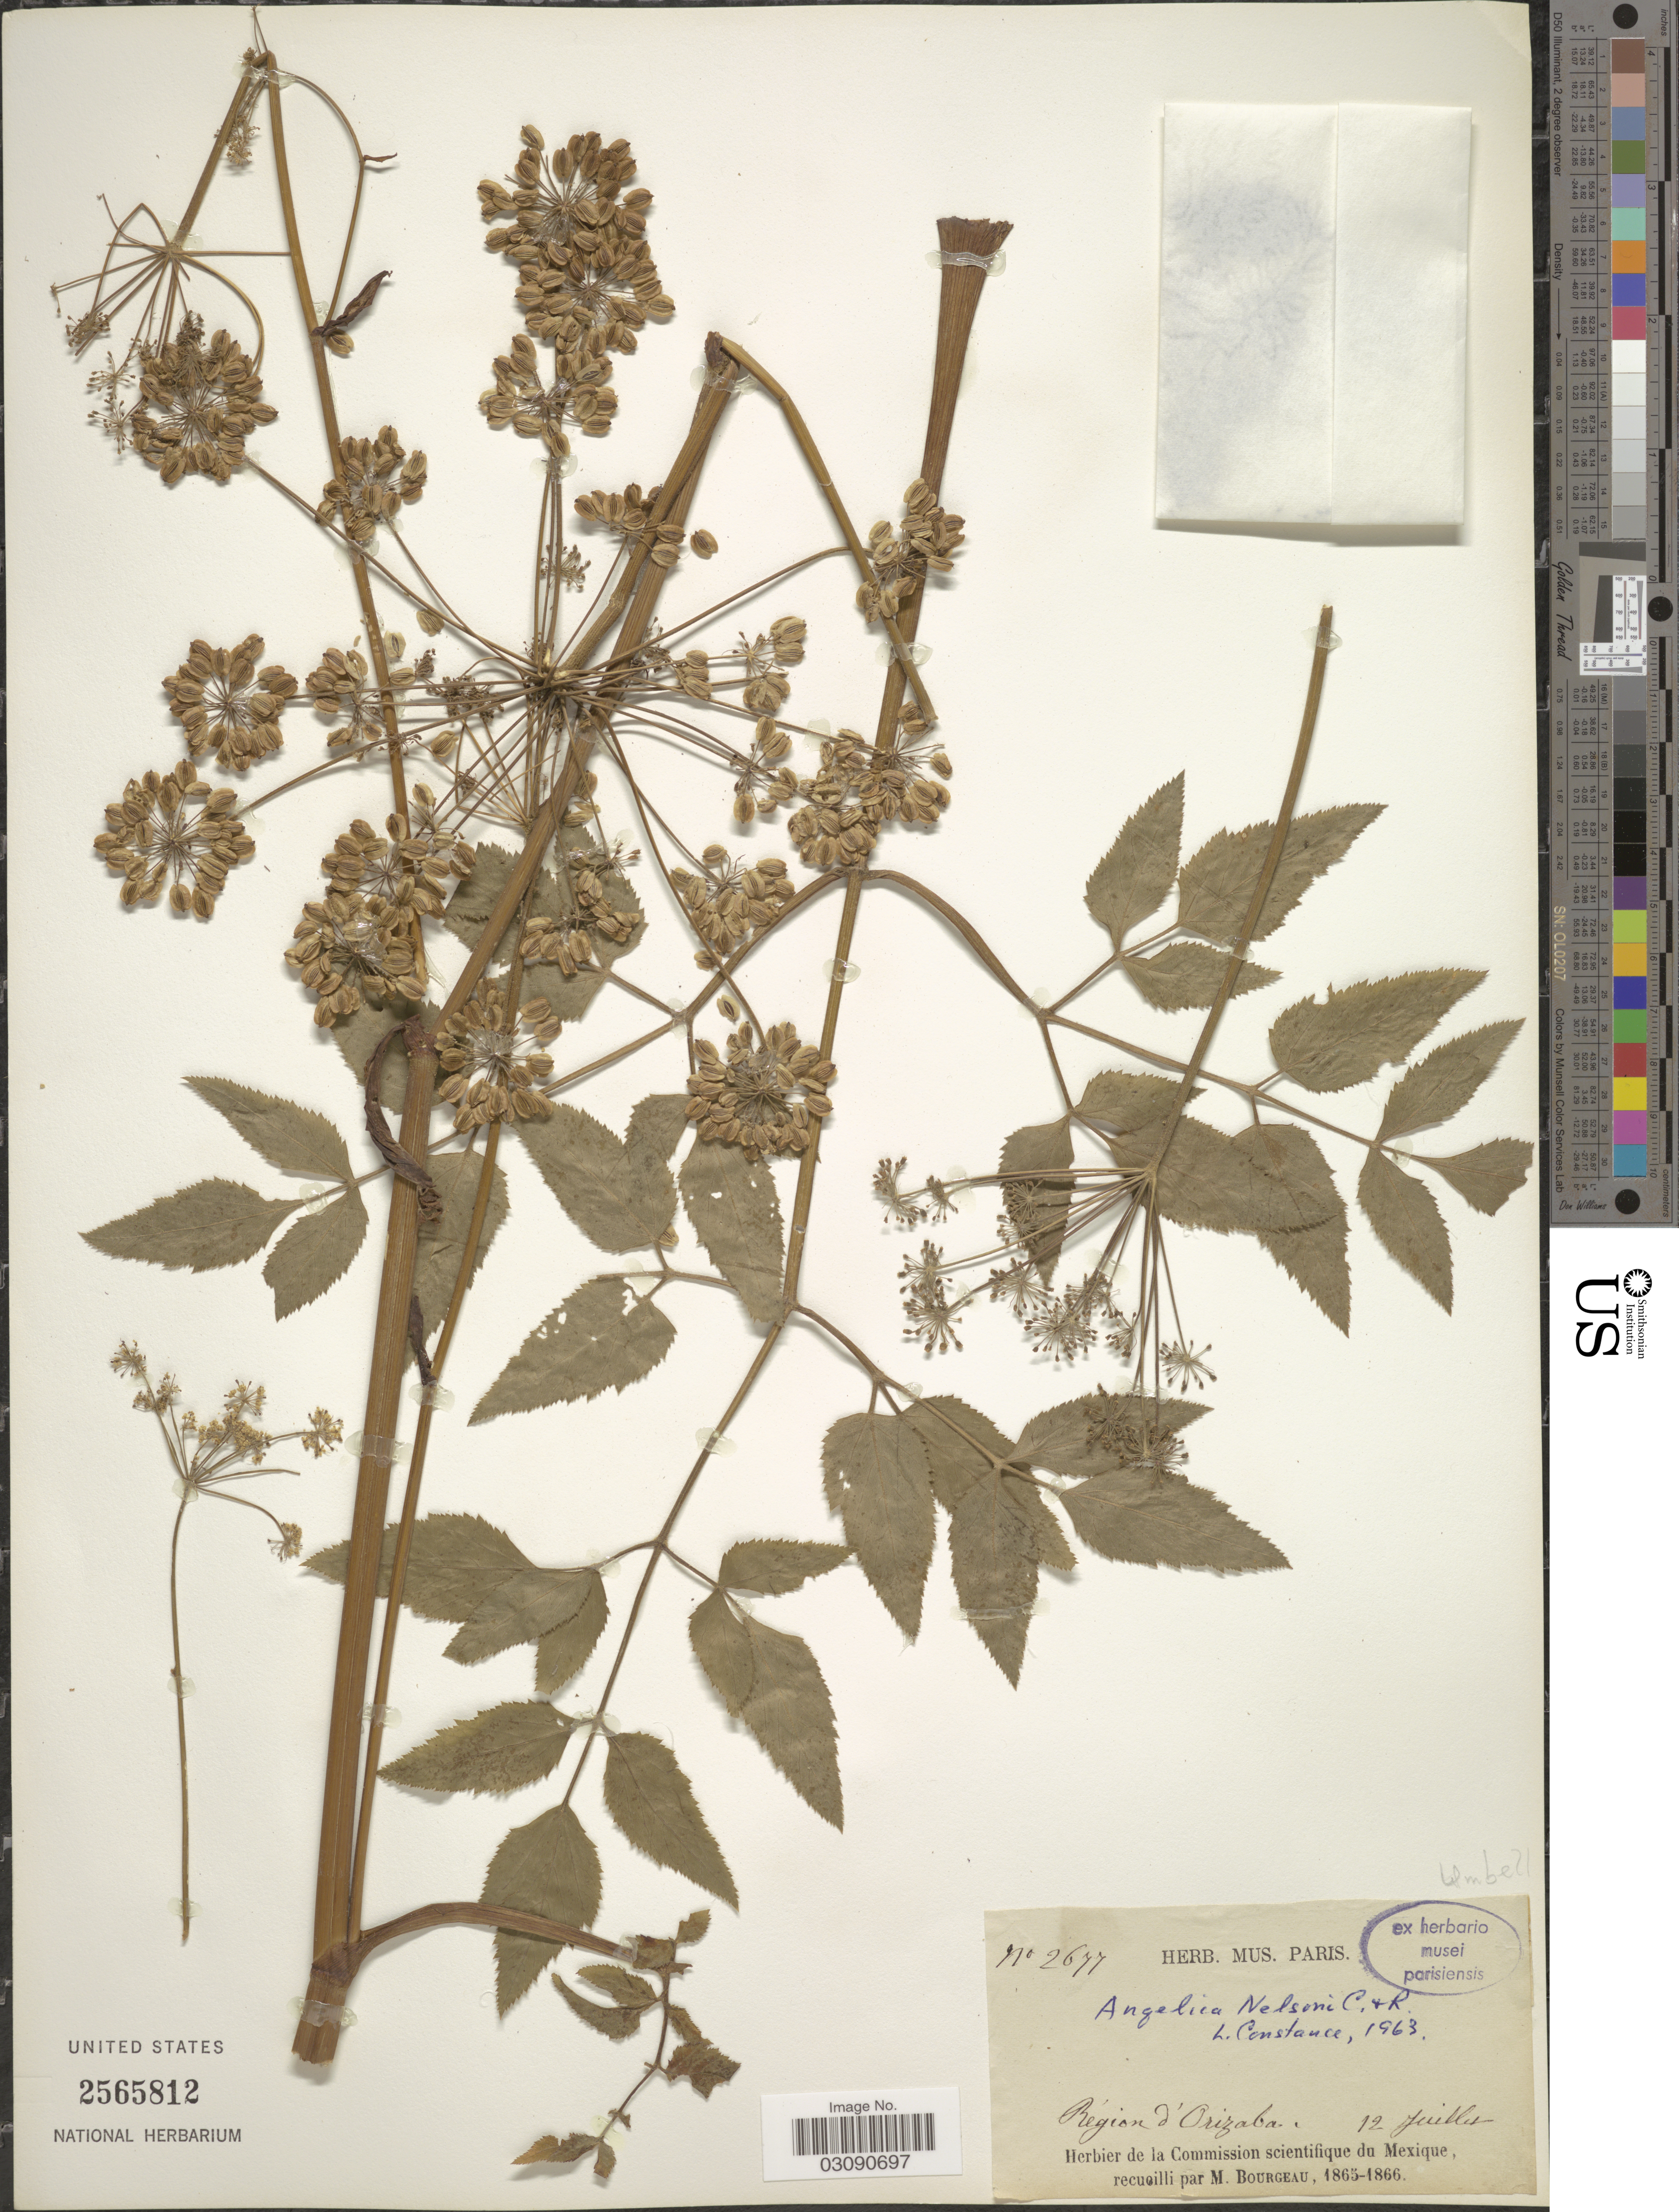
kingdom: Plantae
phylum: Tracheophyta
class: Magnoliopsida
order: Apiales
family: Apiaceae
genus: Angelica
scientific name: Angelica nelsonii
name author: J.M. Coult. & Rose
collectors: M. Bourgeau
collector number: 2677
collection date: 1865-07-12/1866-07-12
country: Mexico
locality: Région d'Orizaba.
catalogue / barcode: US 2565812